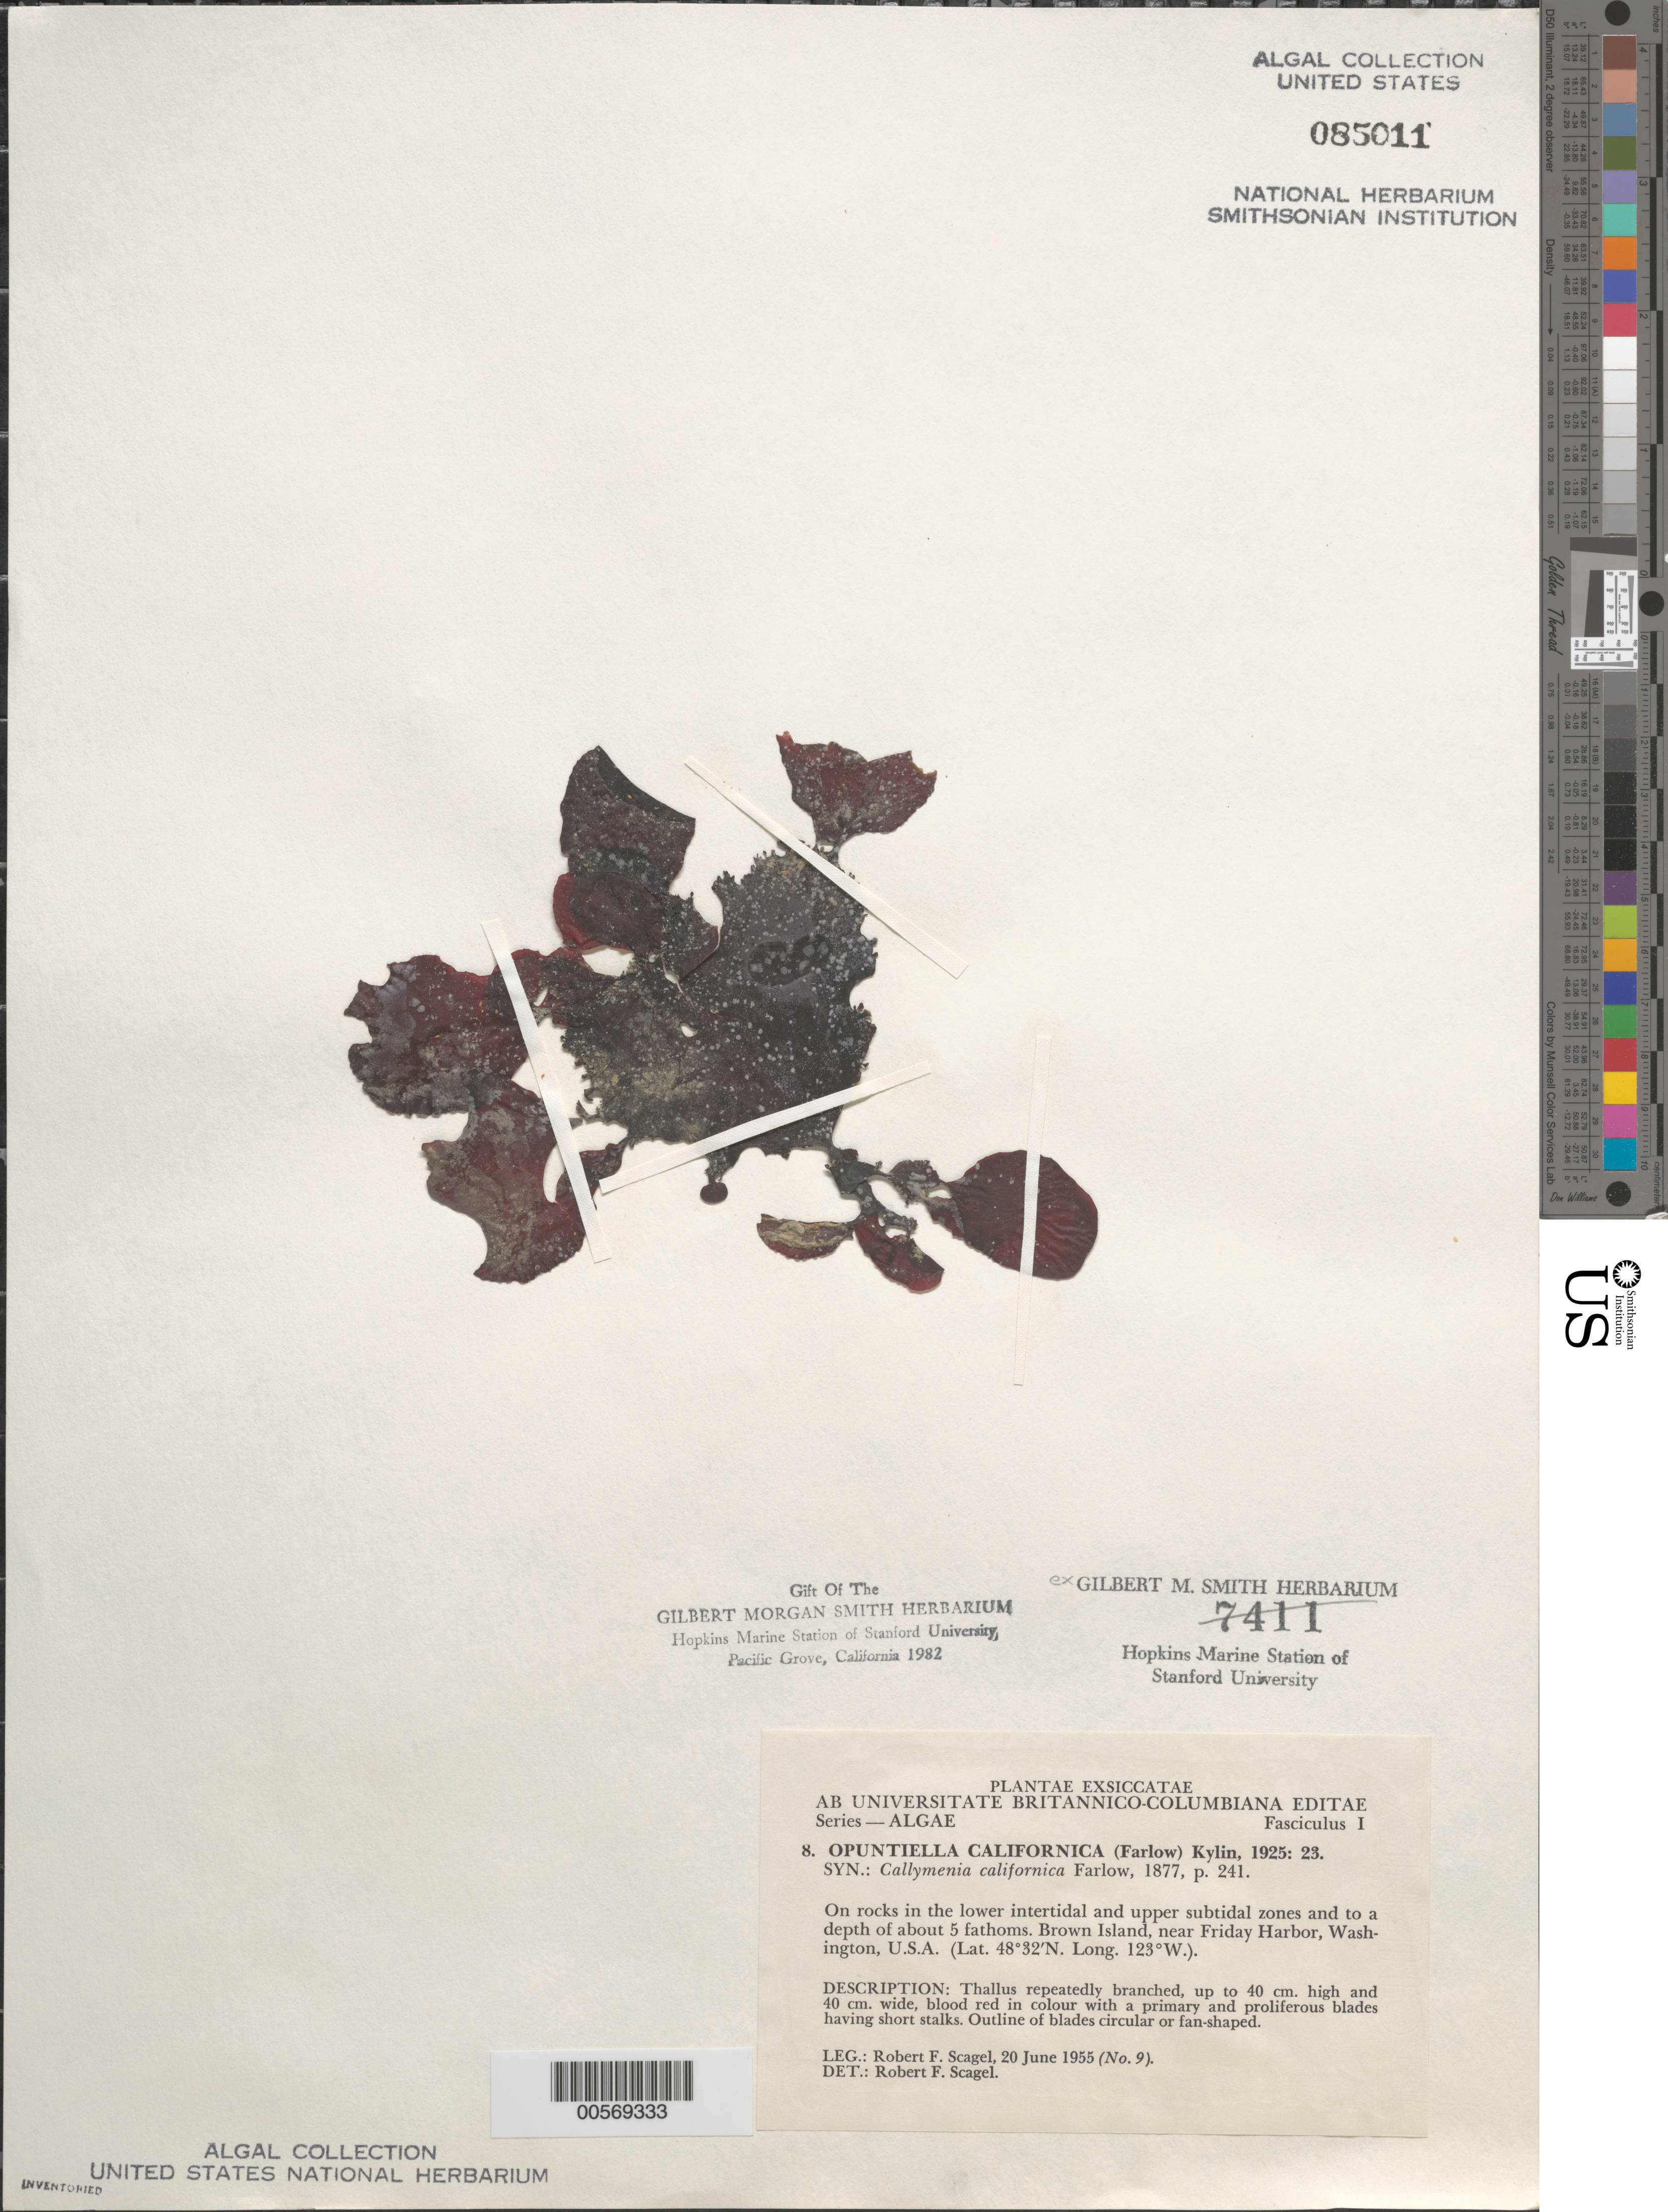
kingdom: Plantae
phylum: Rhodophyta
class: Florideophyceae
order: Gigartinales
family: Furcellariaceae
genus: Opuntiella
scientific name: Opuntiella californica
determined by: Scagel, R. F.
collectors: R. F. Scagel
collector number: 9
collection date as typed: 20 Jun 1955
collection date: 1955-06-20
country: United States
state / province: Washington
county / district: San Juan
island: San Juan Island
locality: Brown Island, near Friday Harbor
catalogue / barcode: US 85011